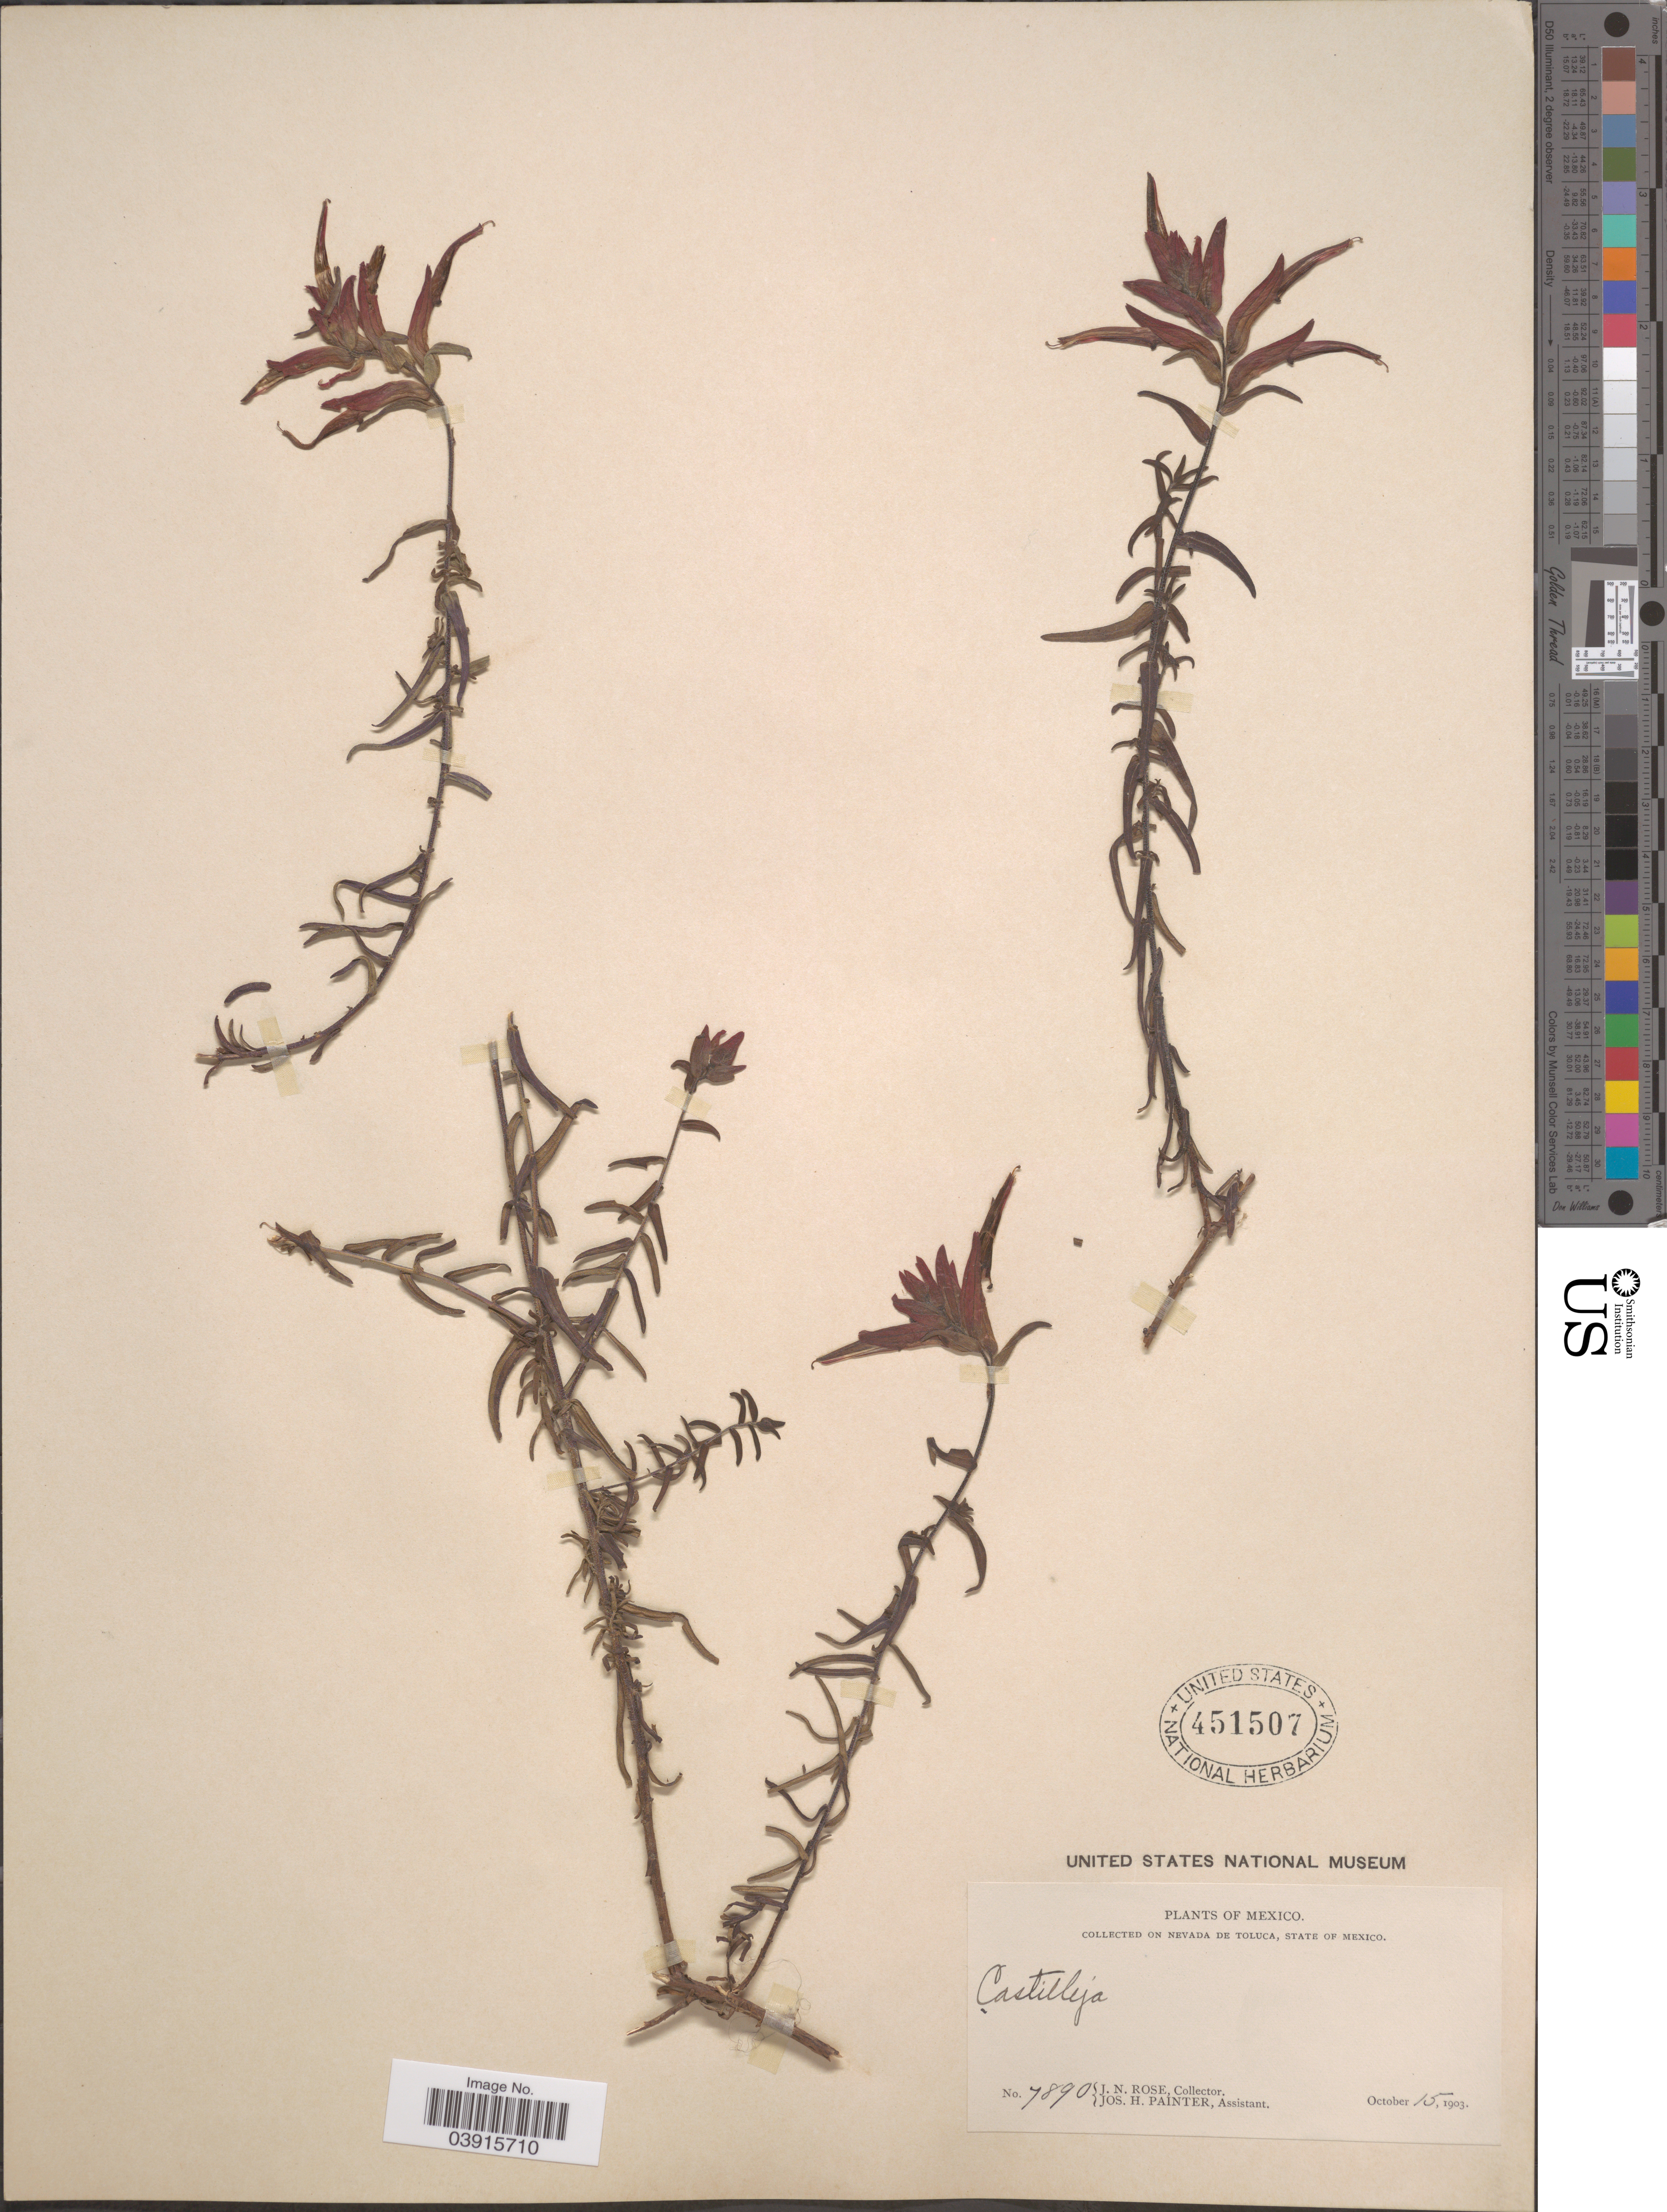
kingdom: Plantae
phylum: Tracheophyta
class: Magnoliopsida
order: Lamiales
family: Orobanchaceae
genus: Castilleja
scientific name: Castilleja tenuiflora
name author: Benth.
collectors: J. N. Rose & J. H. Painter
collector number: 7890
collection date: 1903-10-15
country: Mexico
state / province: México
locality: On Nevada de Toluca.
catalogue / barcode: US 451507